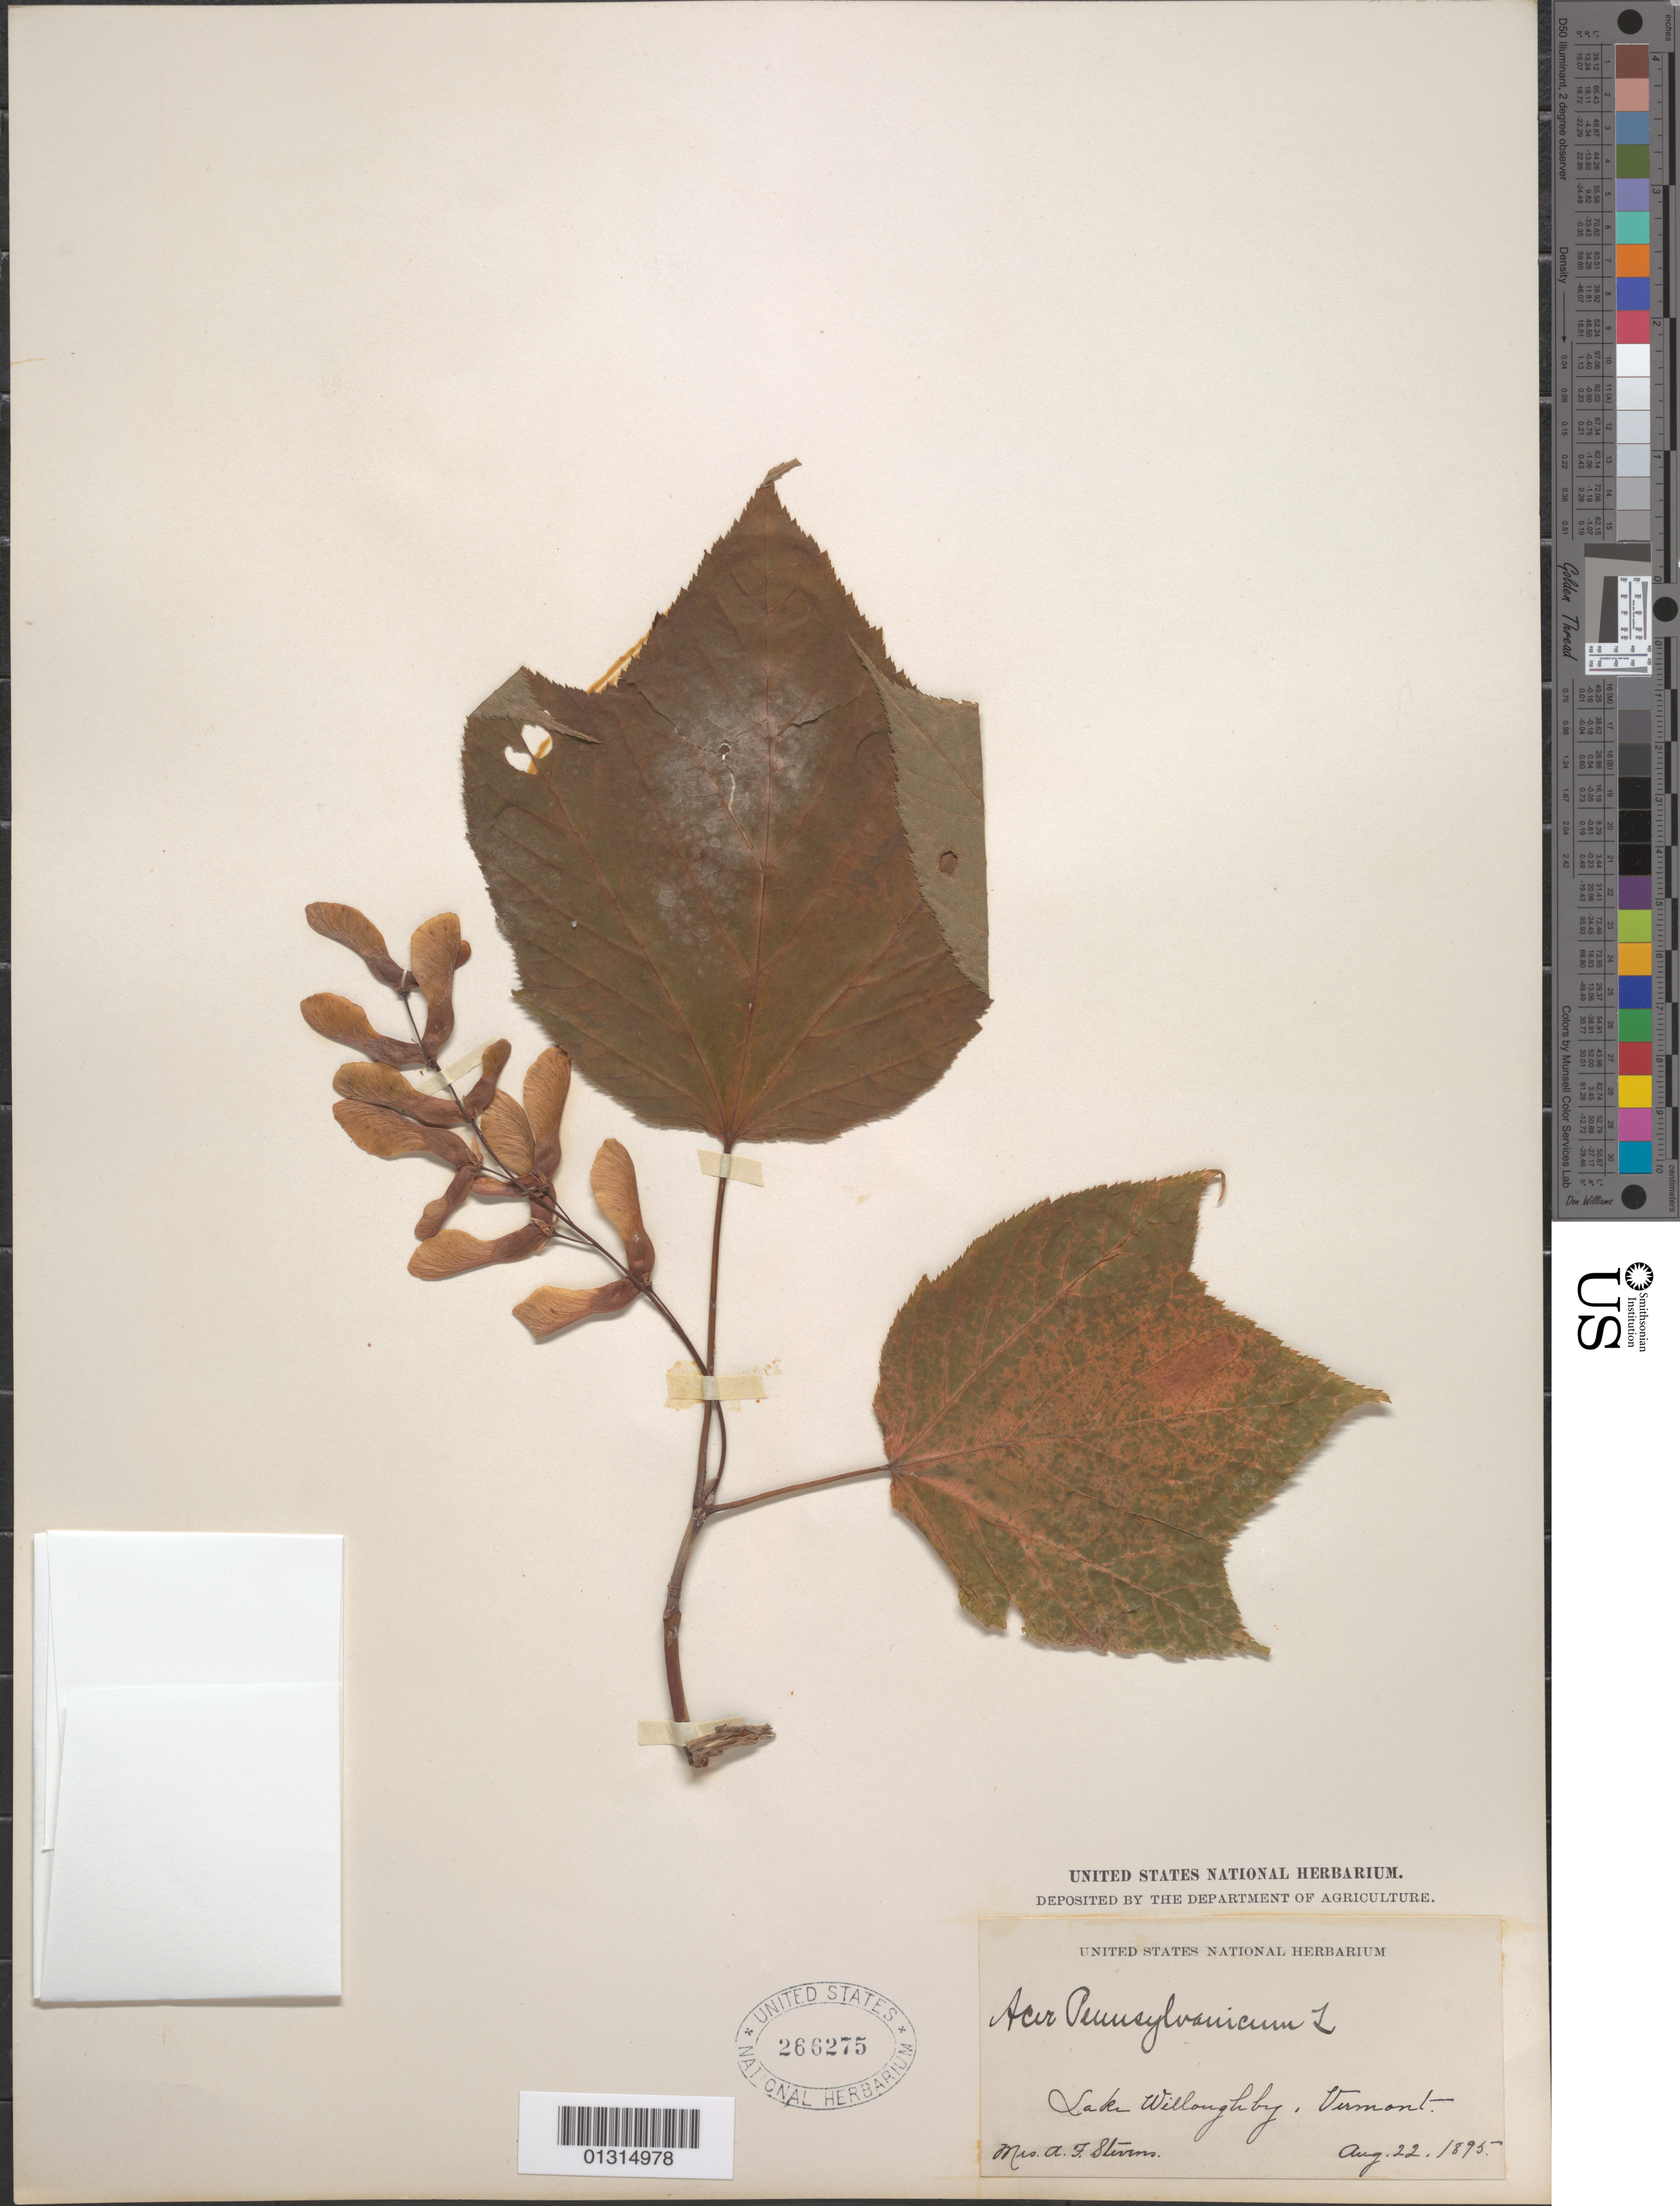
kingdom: Plantae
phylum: Tracheophyta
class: Magnoliopsida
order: Sapindales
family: Sapindaceae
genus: Acer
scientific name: Acer pensylvanicum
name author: L.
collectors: A. Stevens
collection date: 1895-08-22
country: United States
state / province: Vermont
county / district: Orleans County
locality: Lake Willoughby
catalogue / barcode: US 266275